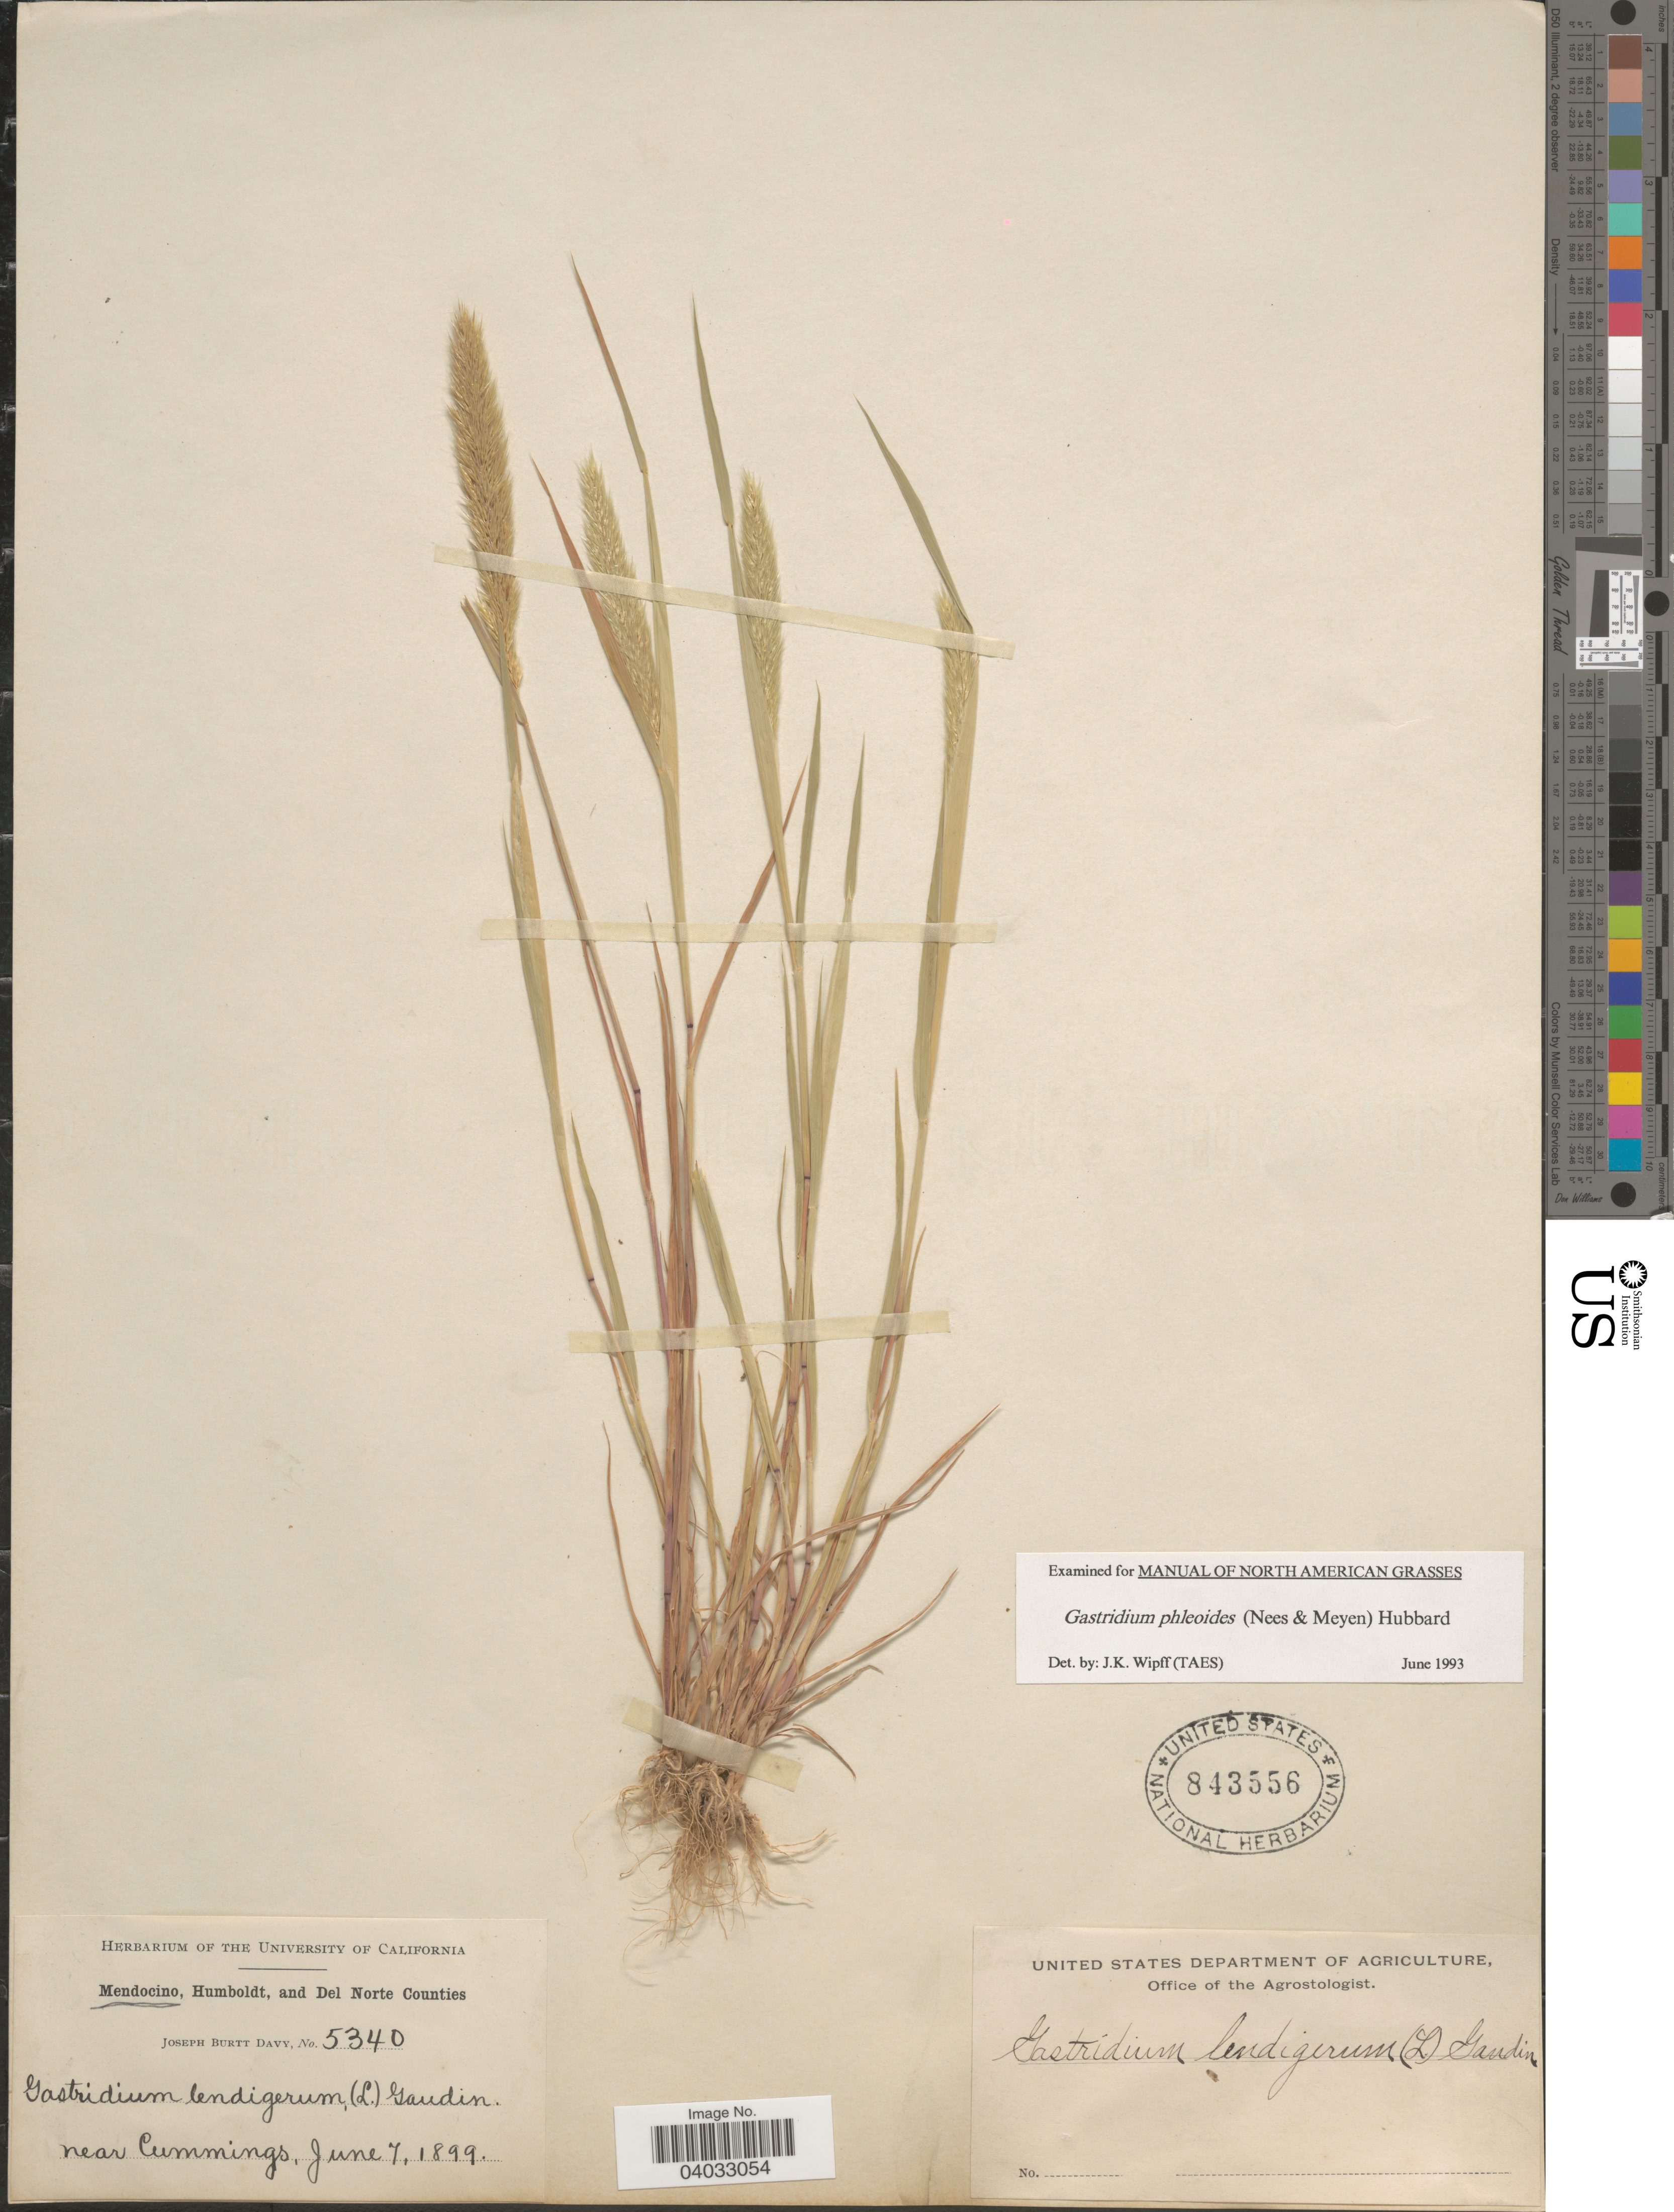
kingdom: Plantae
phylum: Tracheophyta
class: Liliopsida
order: Poales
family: Poaceae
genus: Gastridium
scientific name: Gastridium phleoides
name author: (Nees) C.E. Hubb.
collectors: J. Burtt Davy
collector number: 5340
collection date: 1899-06-07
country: United States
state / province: California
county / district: Mendocino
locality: Mendocino, Humboldt, and Del Norte Counties. Near Cummings.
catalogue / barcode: US 843556